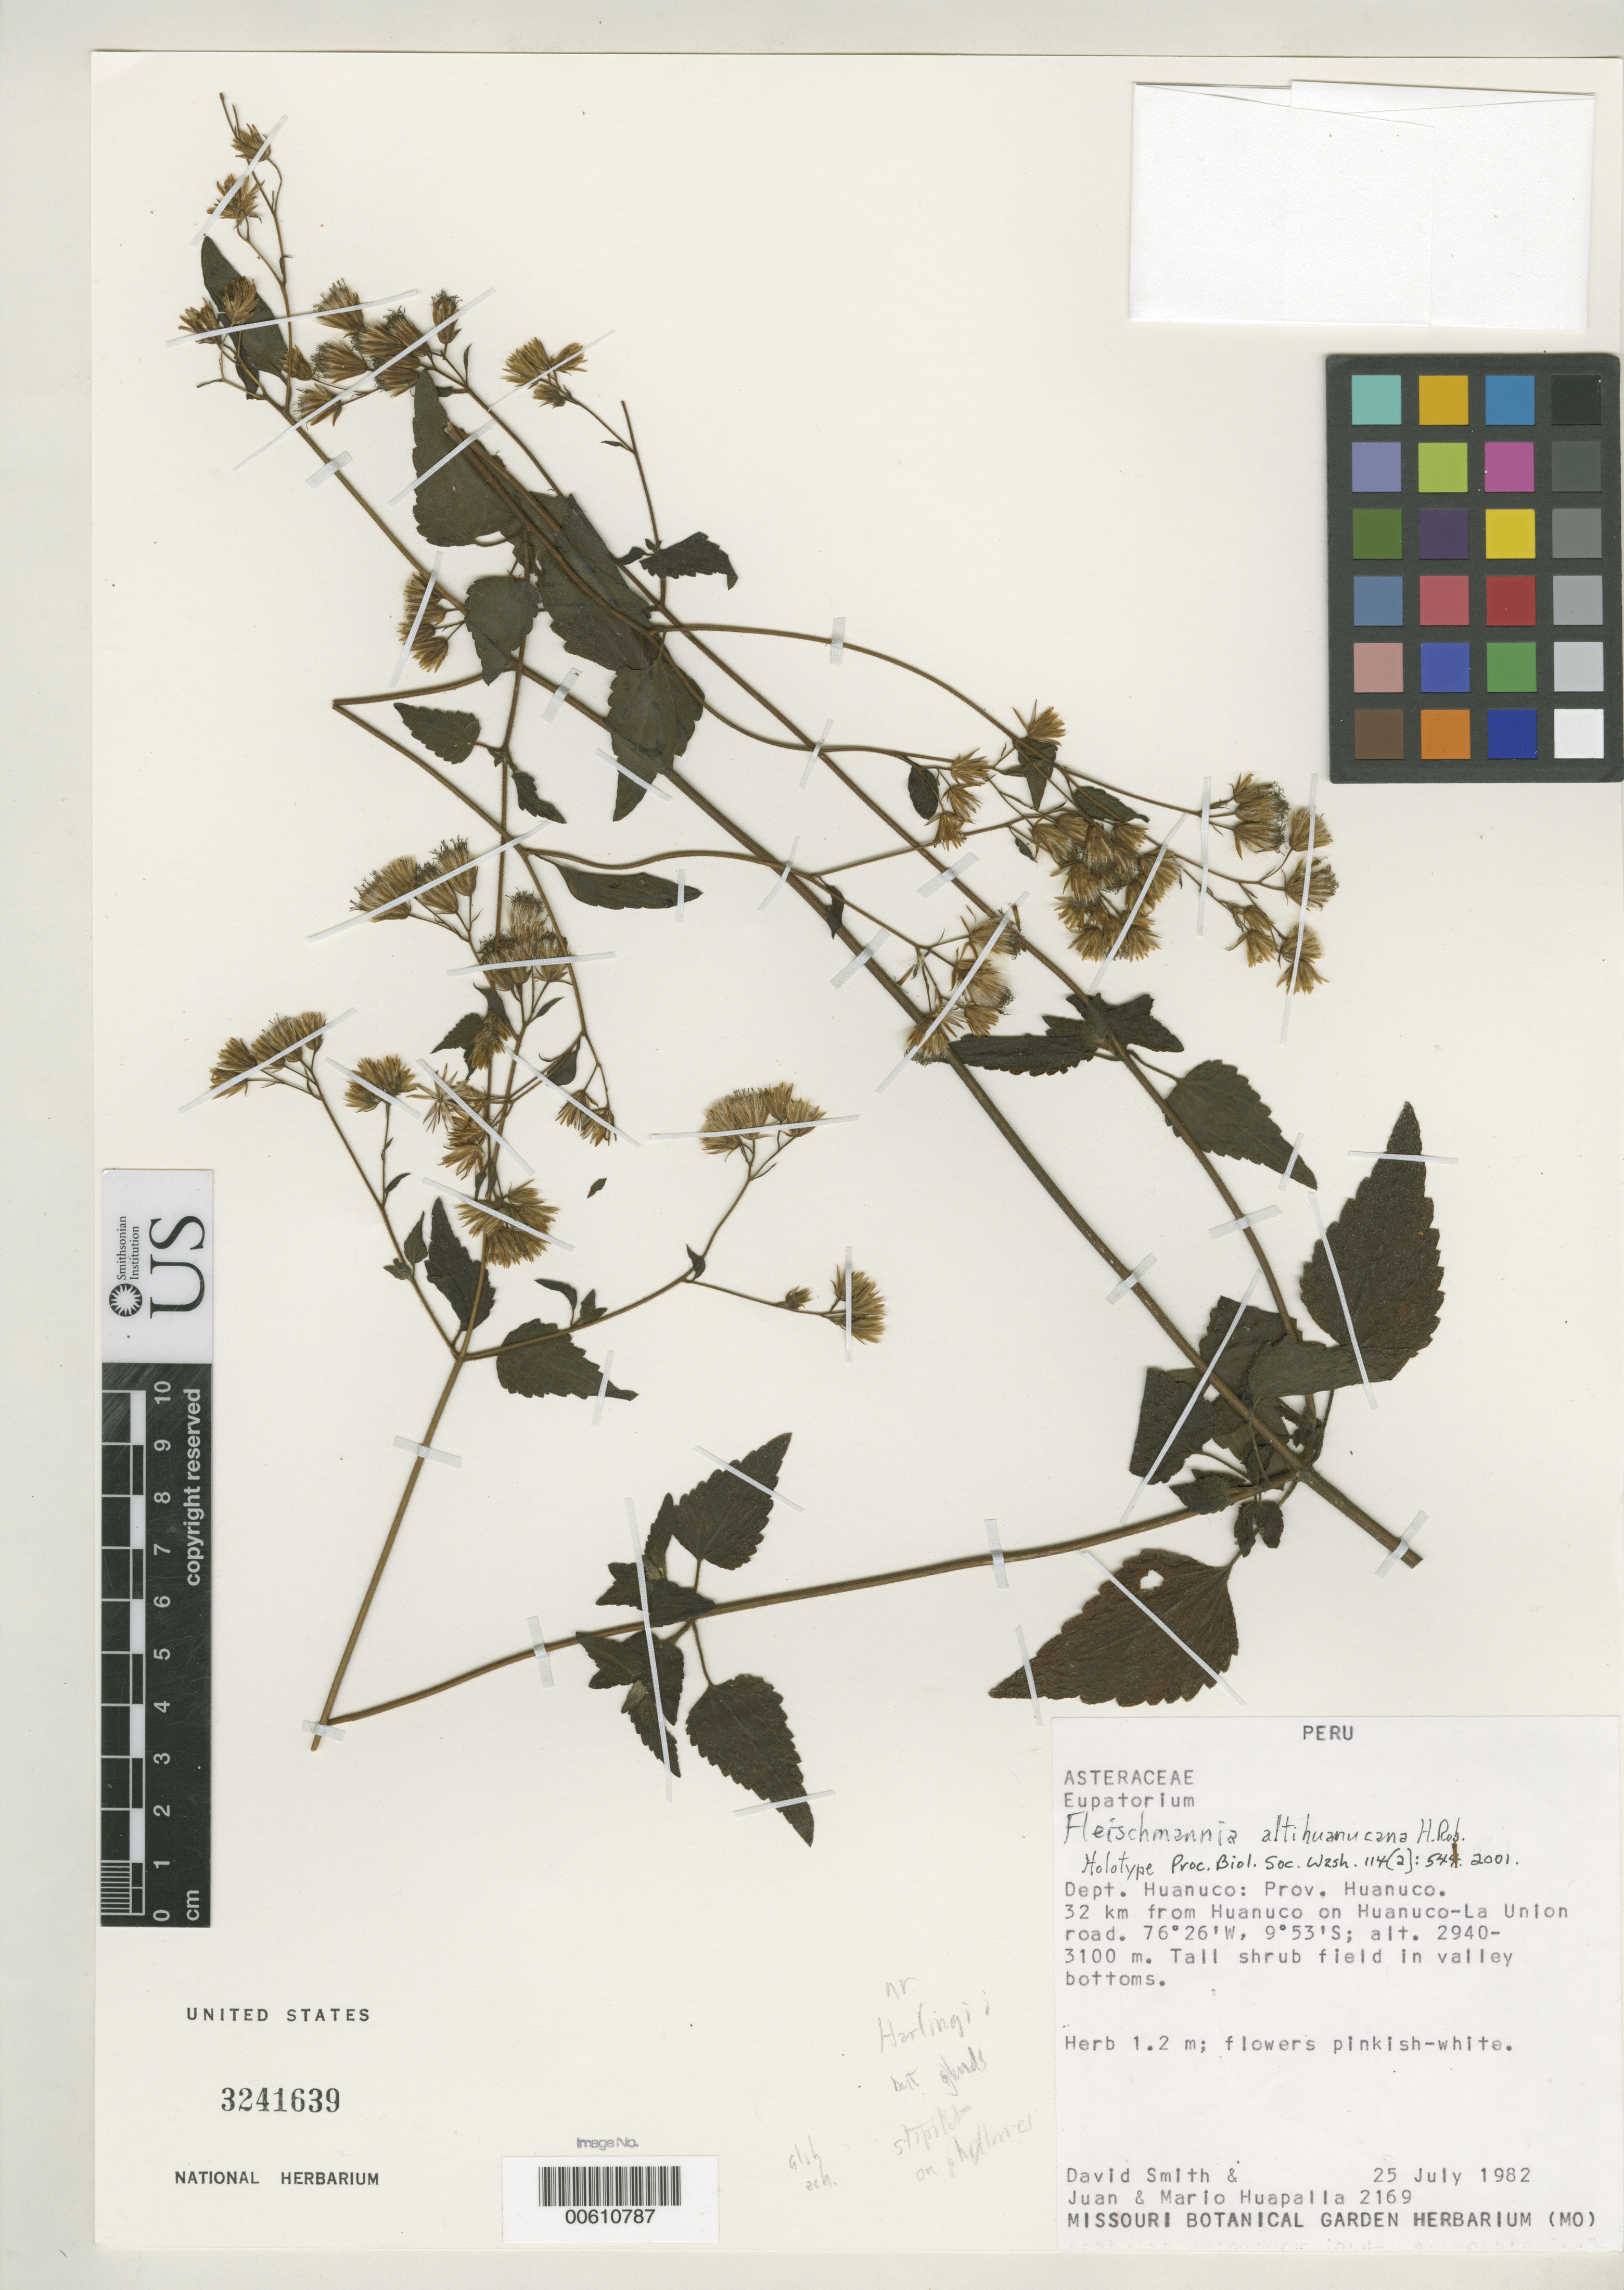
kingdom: Plantae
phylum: Tracheophyta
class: Magnoliopsida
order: Asterales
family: Asteraceae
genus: Fleischmannia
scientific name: Fleischmannia altihuanucana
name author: H. Rob.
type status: Holotype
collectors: D. Smith, J. Huapalla & M. Huapalla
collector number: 2169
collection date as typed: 25 Jul 1982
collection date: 1982-07-25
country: Peru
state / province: Huánuco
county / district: Huánuco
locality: Huánuco on Huánuco-La Unión Road.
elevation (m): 2940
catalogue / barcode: US 3241639